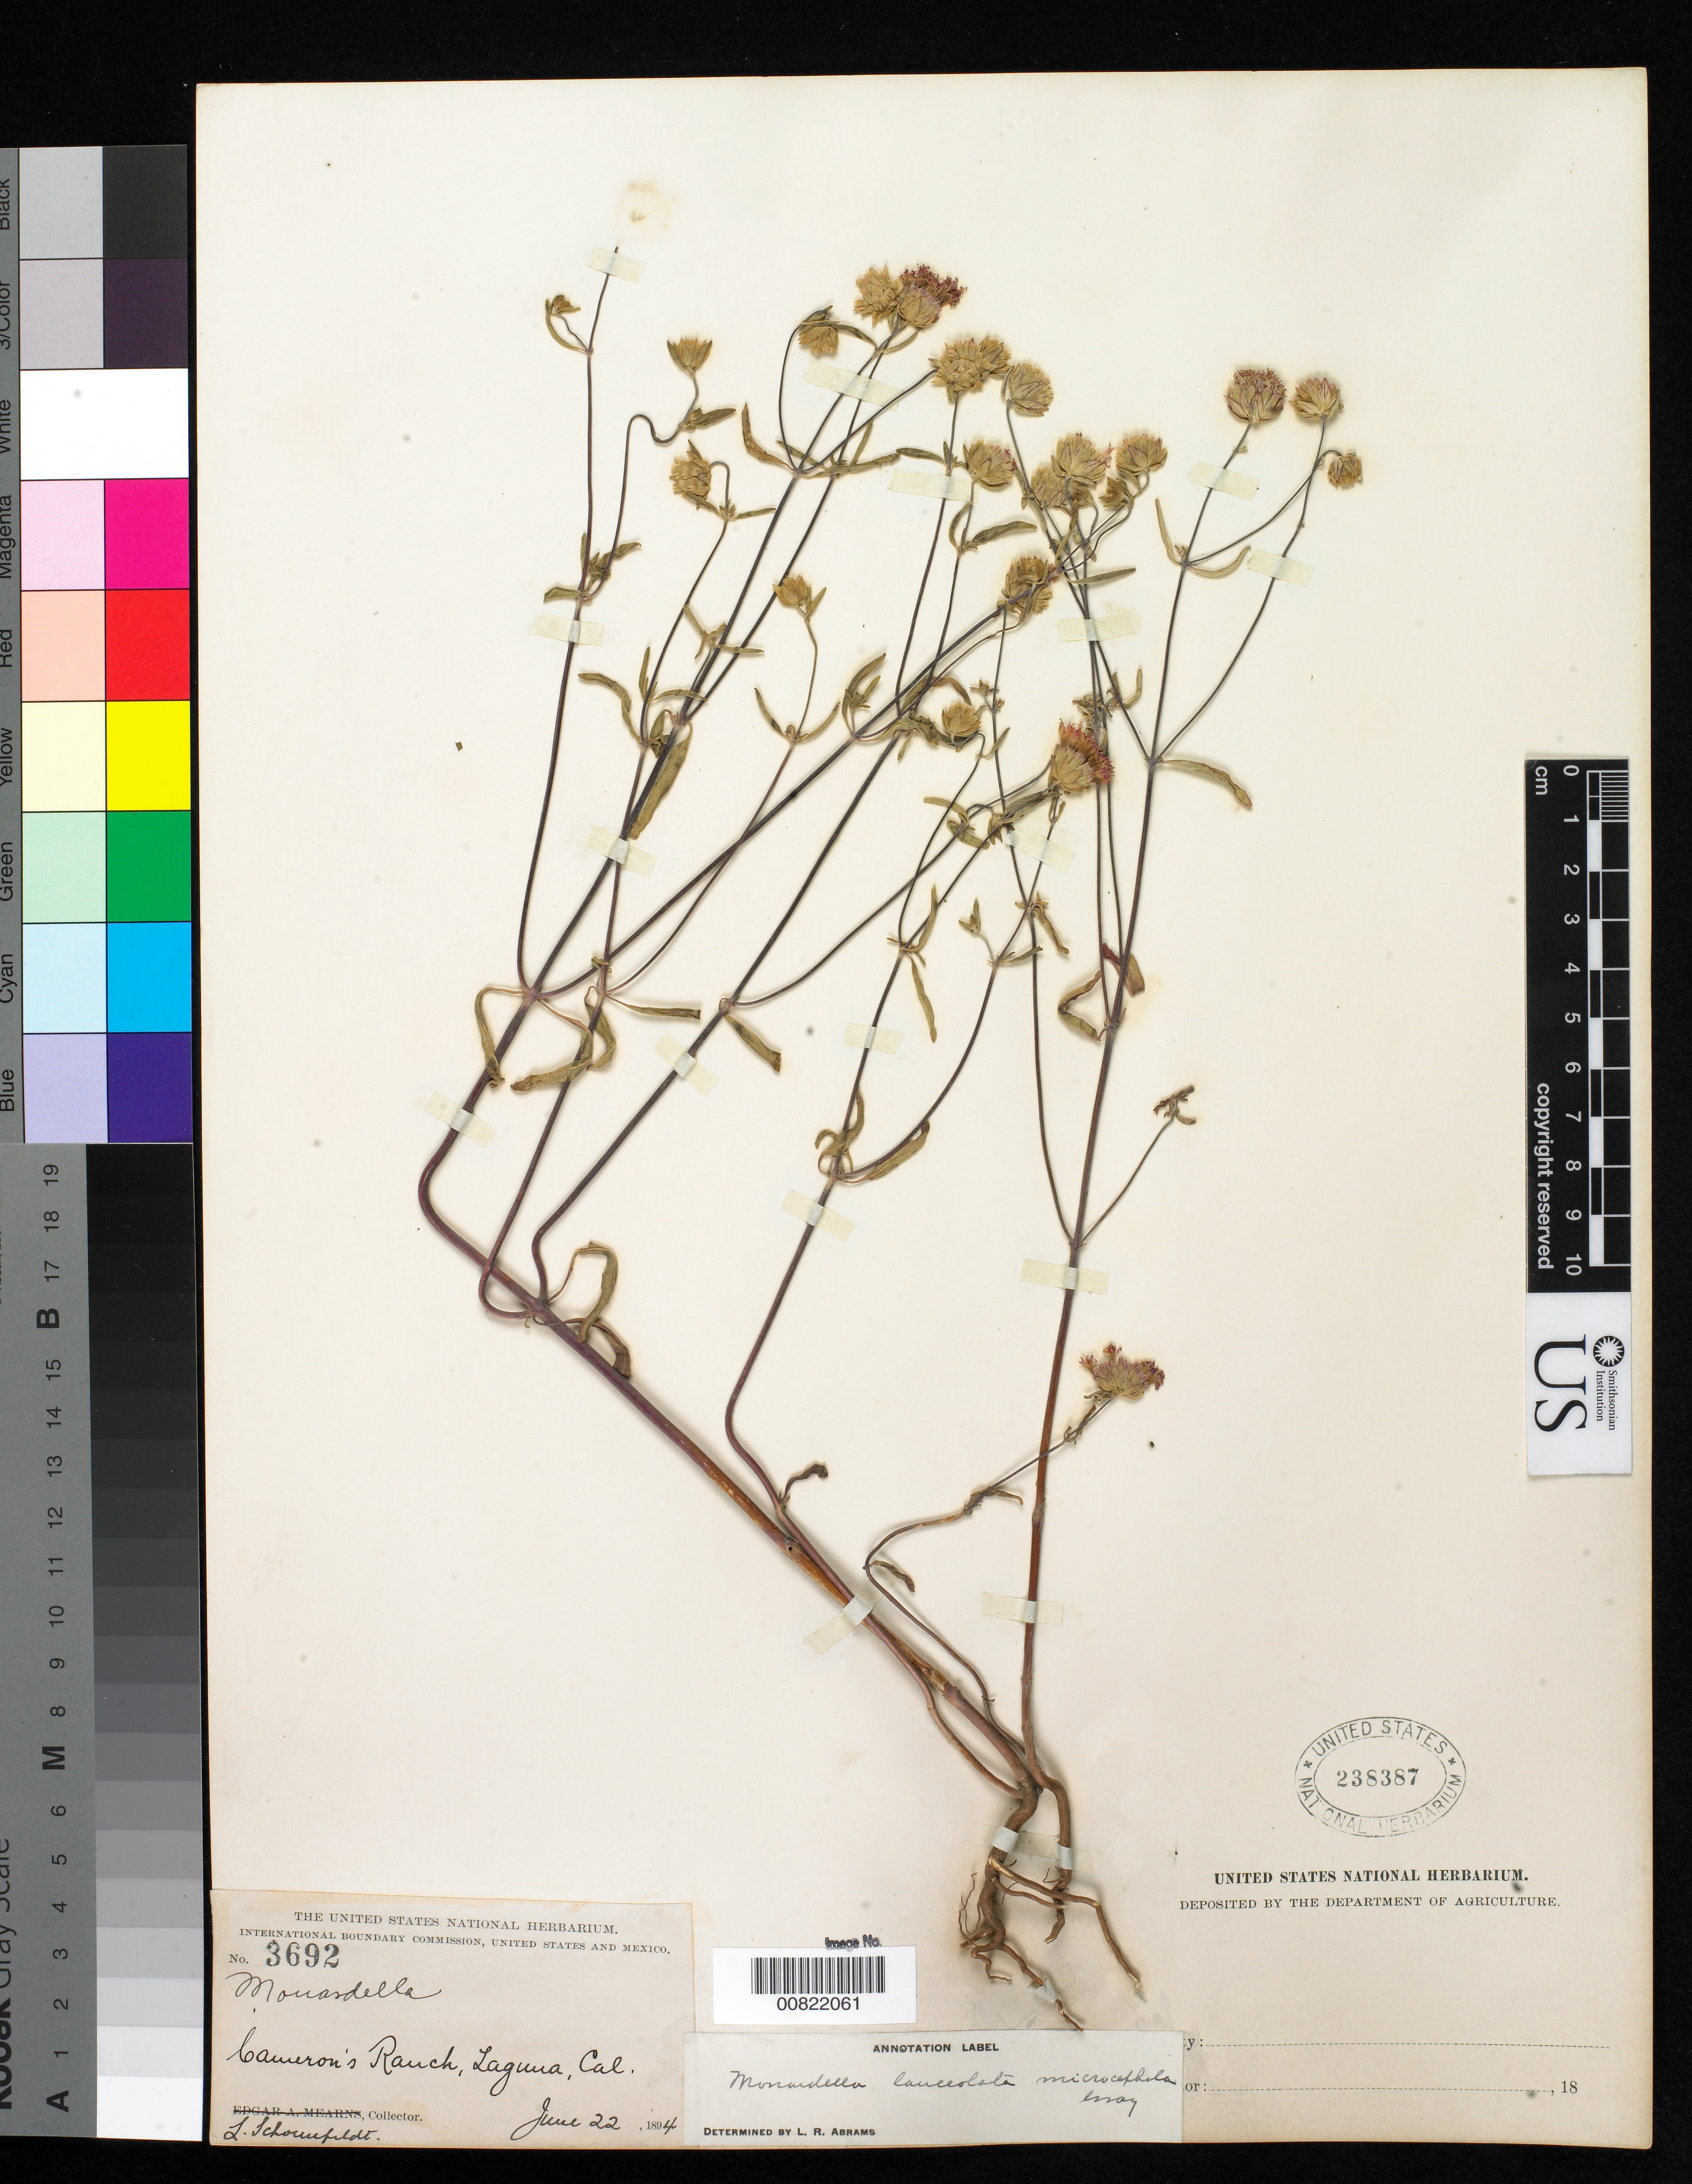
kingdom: Plantae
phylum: Tracheophyta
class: Magnoliopsida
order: Lamiales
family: Lamiaceae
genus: Monardella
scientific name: Monardella lanceolata var. microcephala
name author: A. Gray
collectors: L. Schoenfeldt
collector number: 3692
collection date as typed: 22 Jun 1894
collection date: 1894-06-22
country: United States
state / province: California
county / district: Orange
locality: Cameron's Ranch, Laguna, California.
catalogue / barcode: US 238387